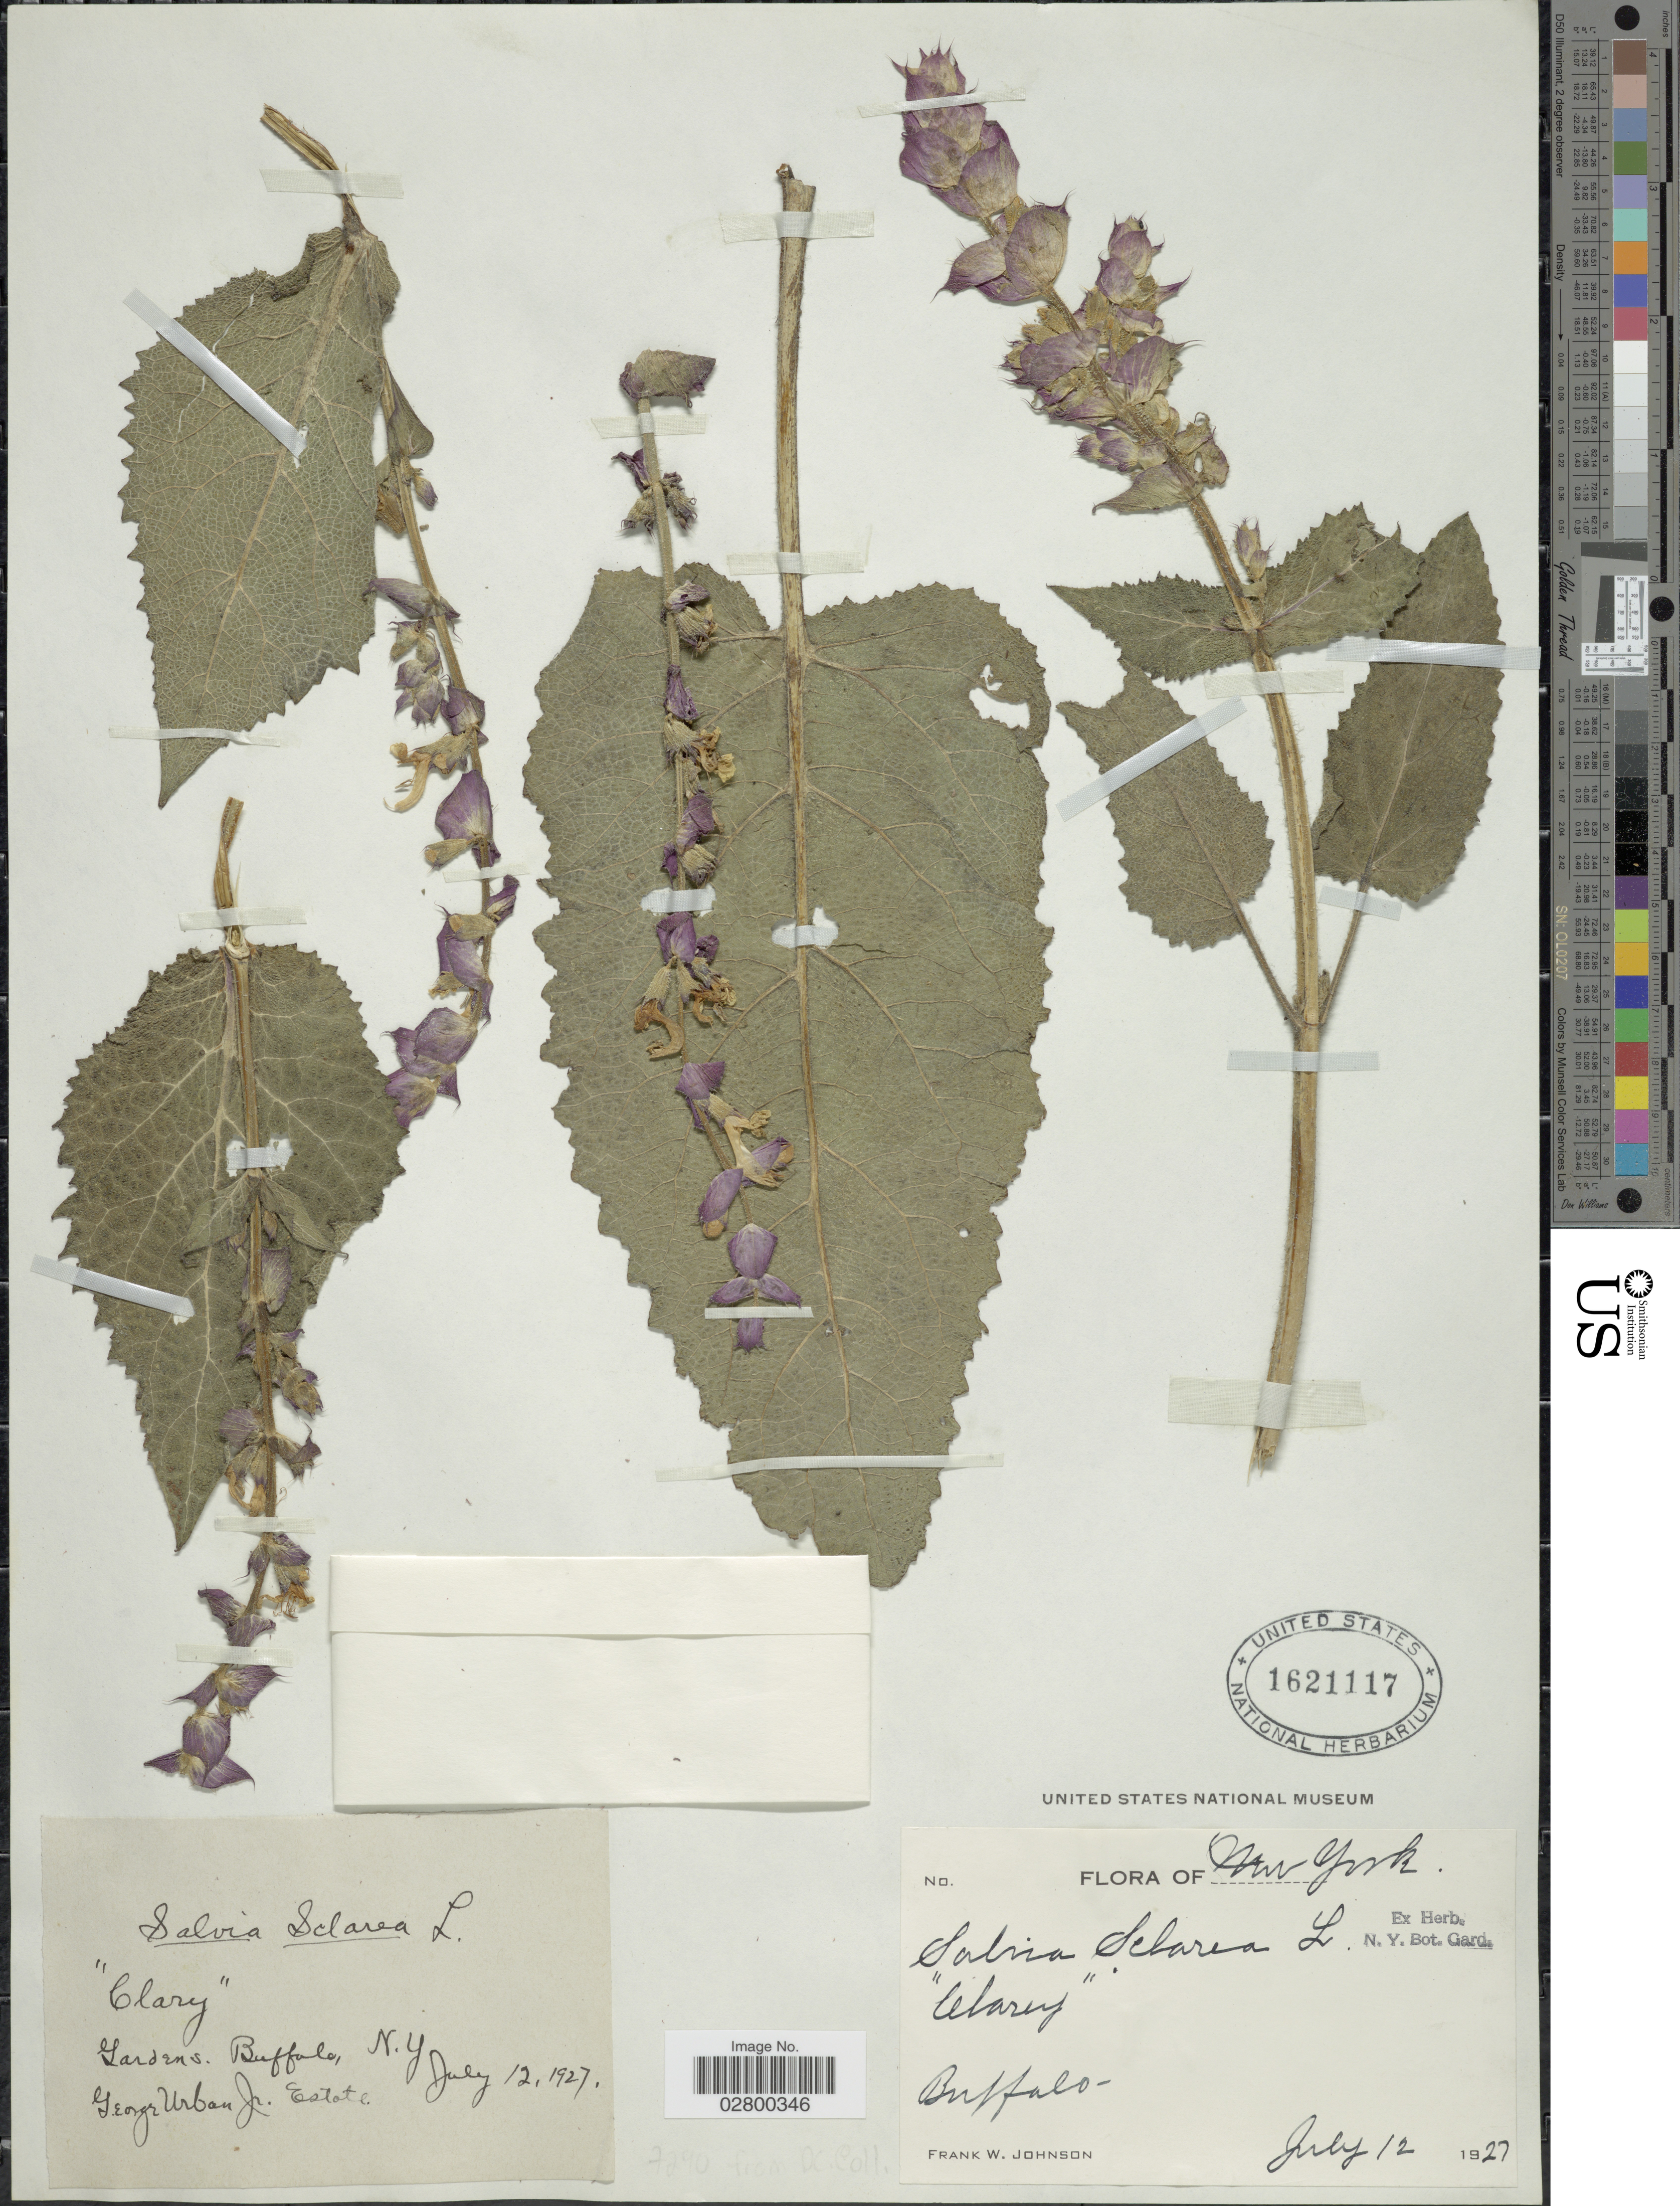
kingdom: Plantae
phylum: Tracheophyta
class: Magnoliopsida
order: Lamiales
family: Lamiaceae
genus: Salvia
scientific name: Salvia sclarea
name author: L.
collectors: F. W. Johnson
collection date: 1927-07-12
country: United States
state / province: New York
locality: Gardens, Buffalo, N.Y. George Urban Jr. Estate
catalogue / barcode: US 1621117